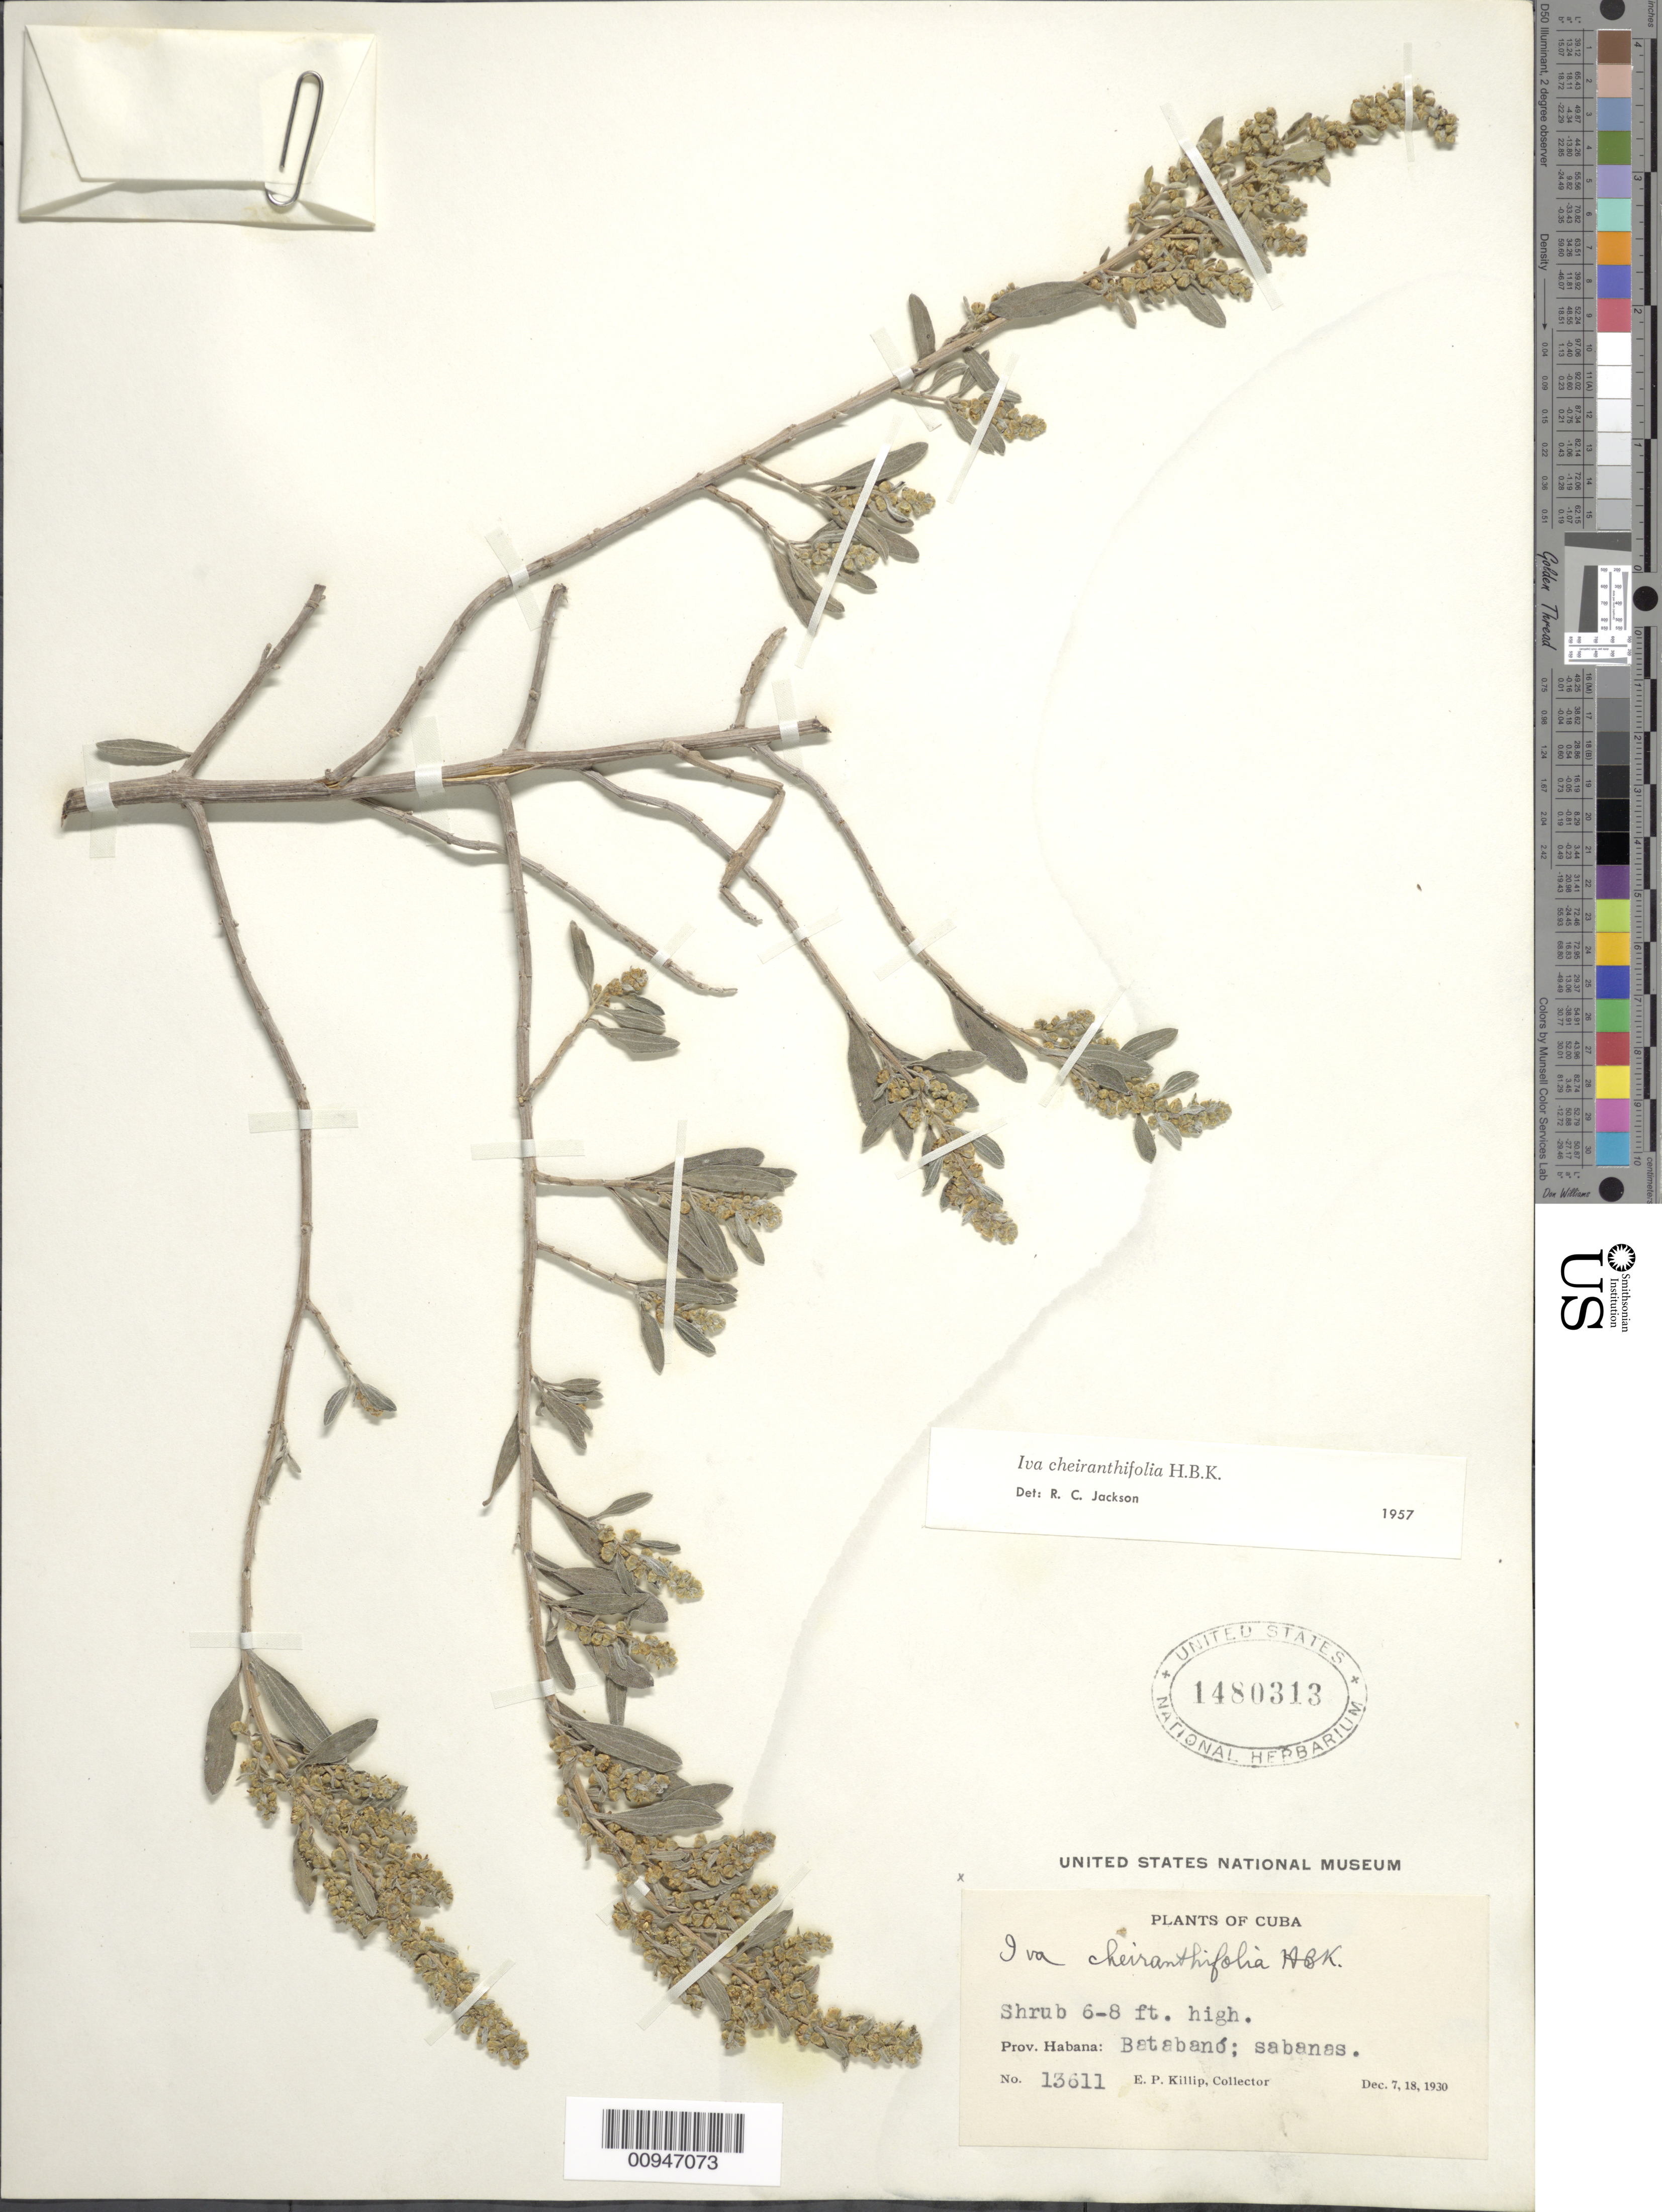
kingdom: Plantae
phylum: Tracheophyta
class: Magnoliopsida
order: Asterales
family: Asteraceae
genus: Iva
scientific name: Iva cheiranthifolia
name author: Kunth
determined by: Jackson, R. C.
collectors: E. P. Killip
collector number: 13611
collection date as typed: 07 Dec 1930 to 18 Dec 1930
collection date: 1930-12-07/1930-12-18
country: Cuba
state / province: La Habana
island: Cuba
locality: Batabanó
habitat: Sabanas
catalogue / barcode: US 1480313